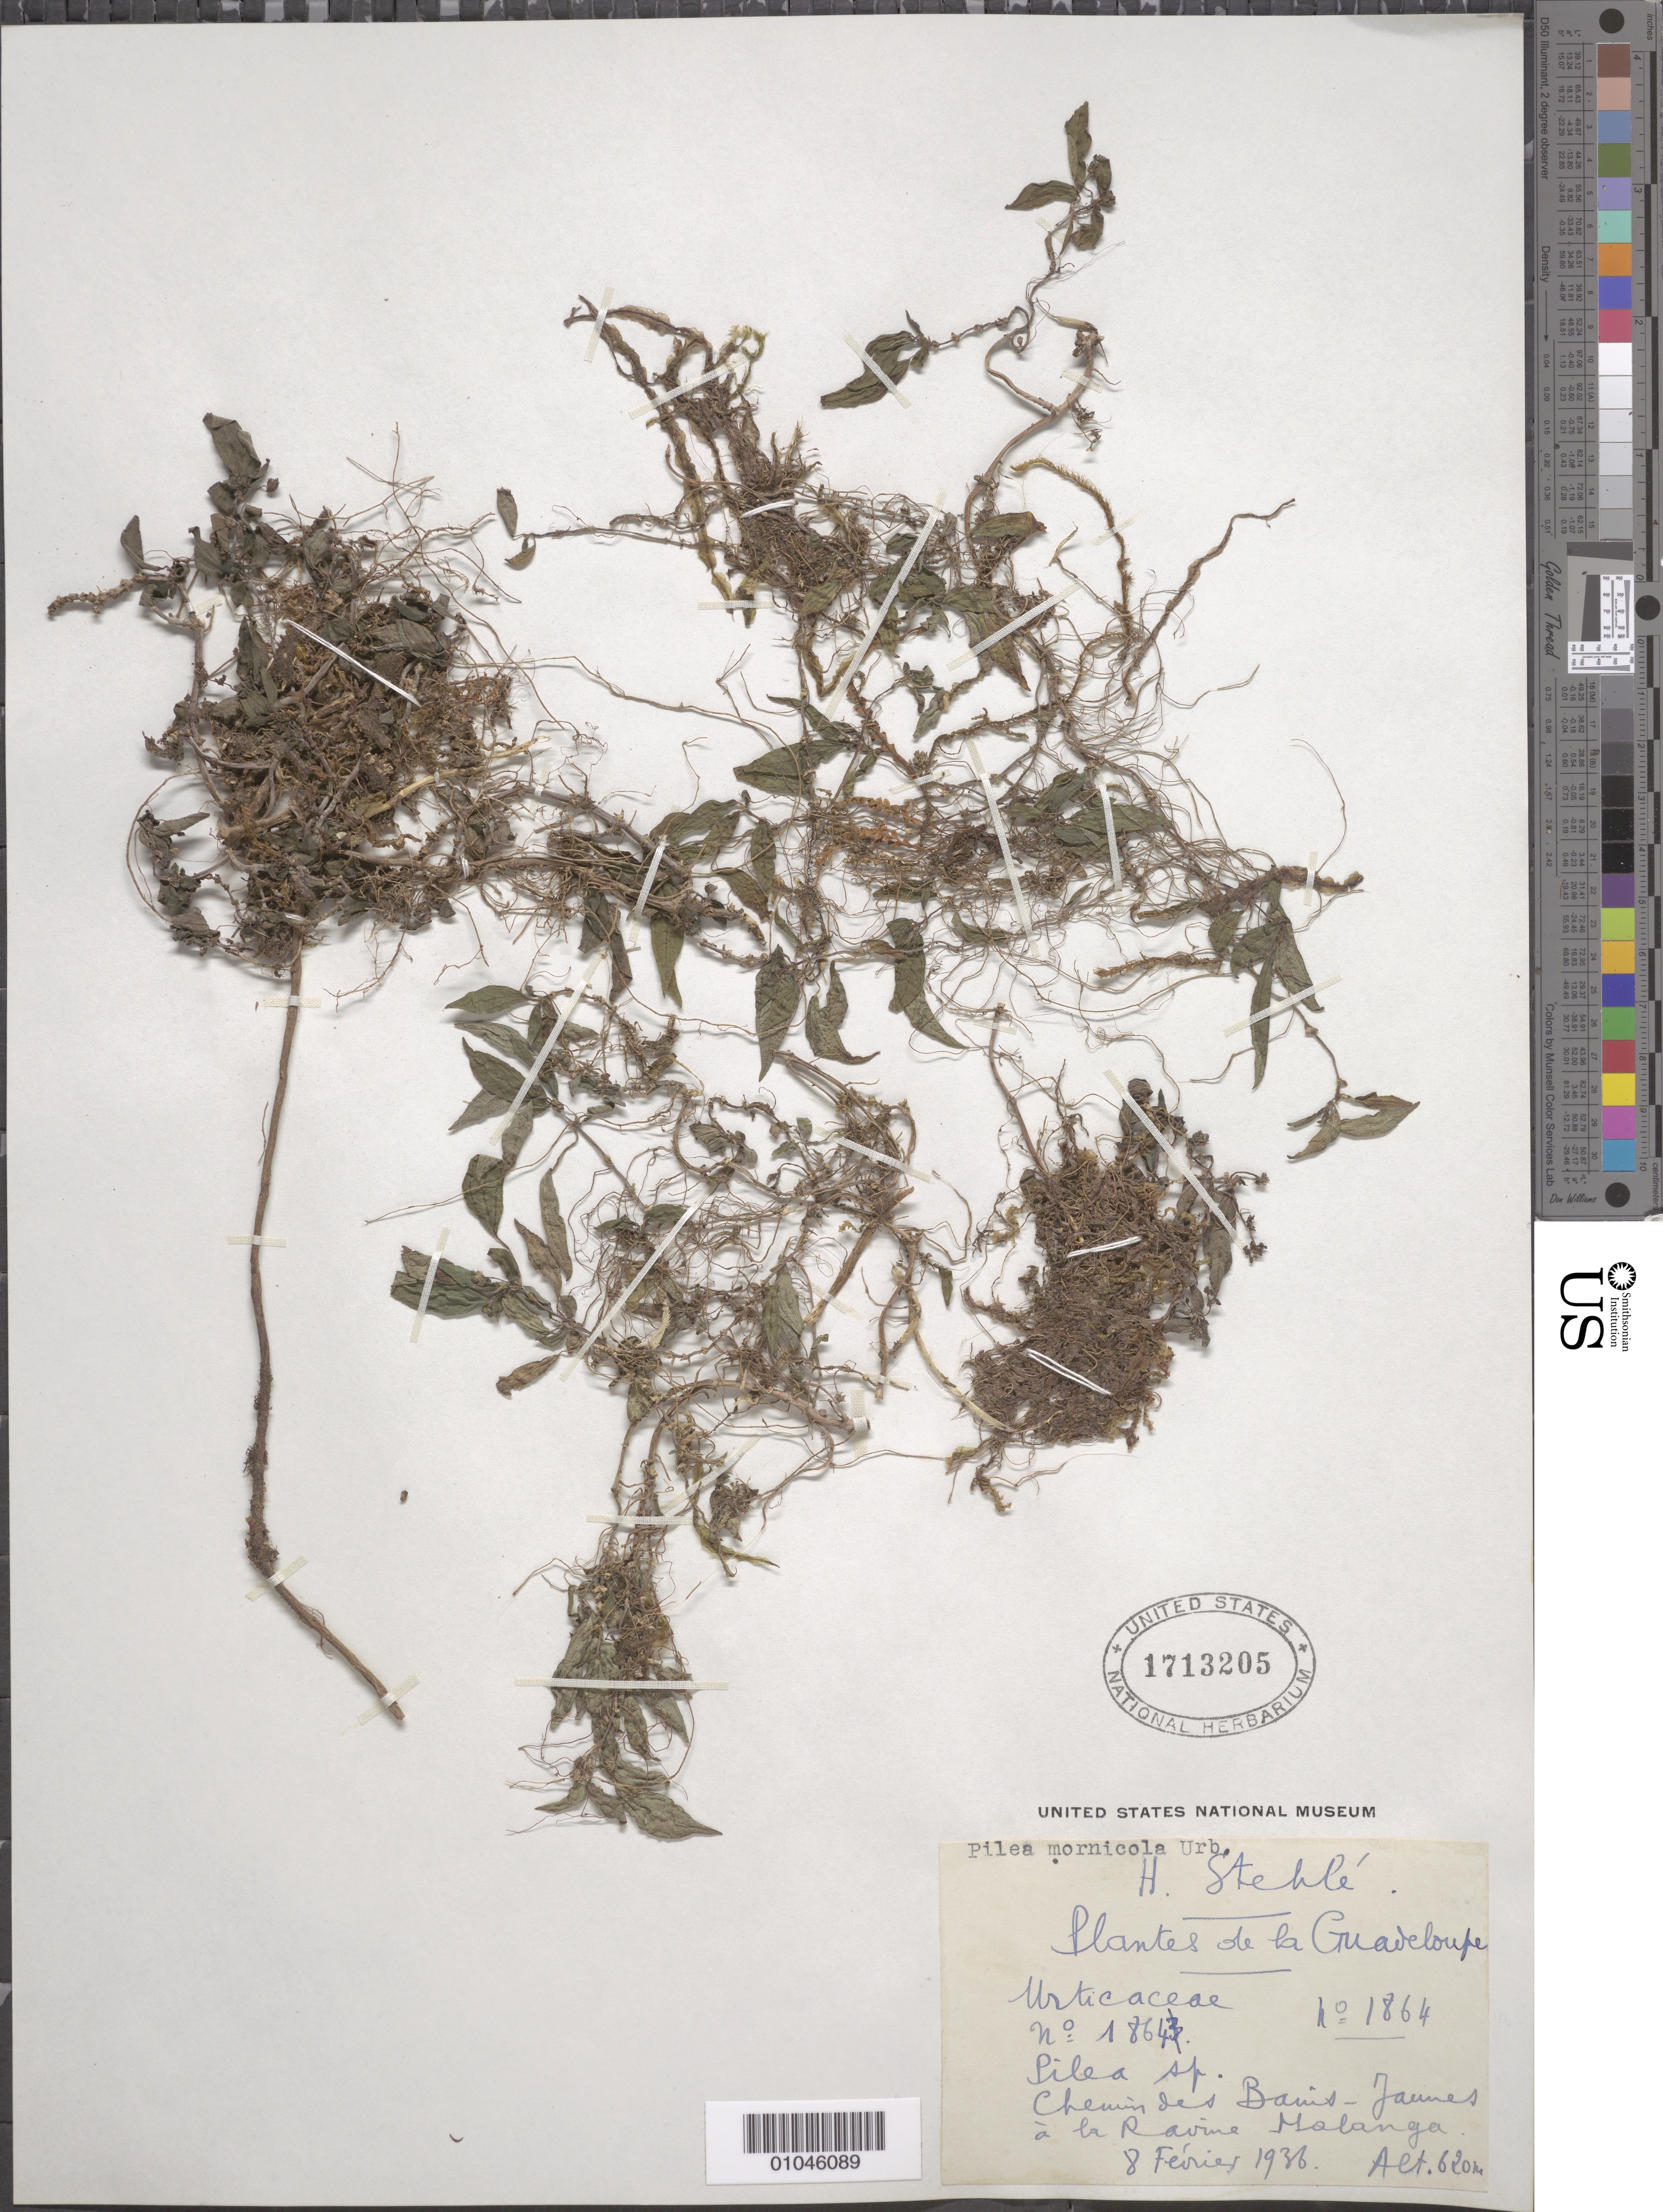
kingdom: Plantae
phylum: Tracheophyta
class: Magnoliopsida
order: Rosales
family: Urticaceae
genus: Pilea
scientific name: Pilea mornicola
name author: Urb.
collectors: H. Stehlé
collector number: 1864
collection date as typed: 08 Feb 1936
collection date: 1936-02-08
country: Guadeloupe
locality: Chemir des Baines-jaunes a la Ravine Molanga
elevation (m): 620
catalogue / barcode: US 1713205